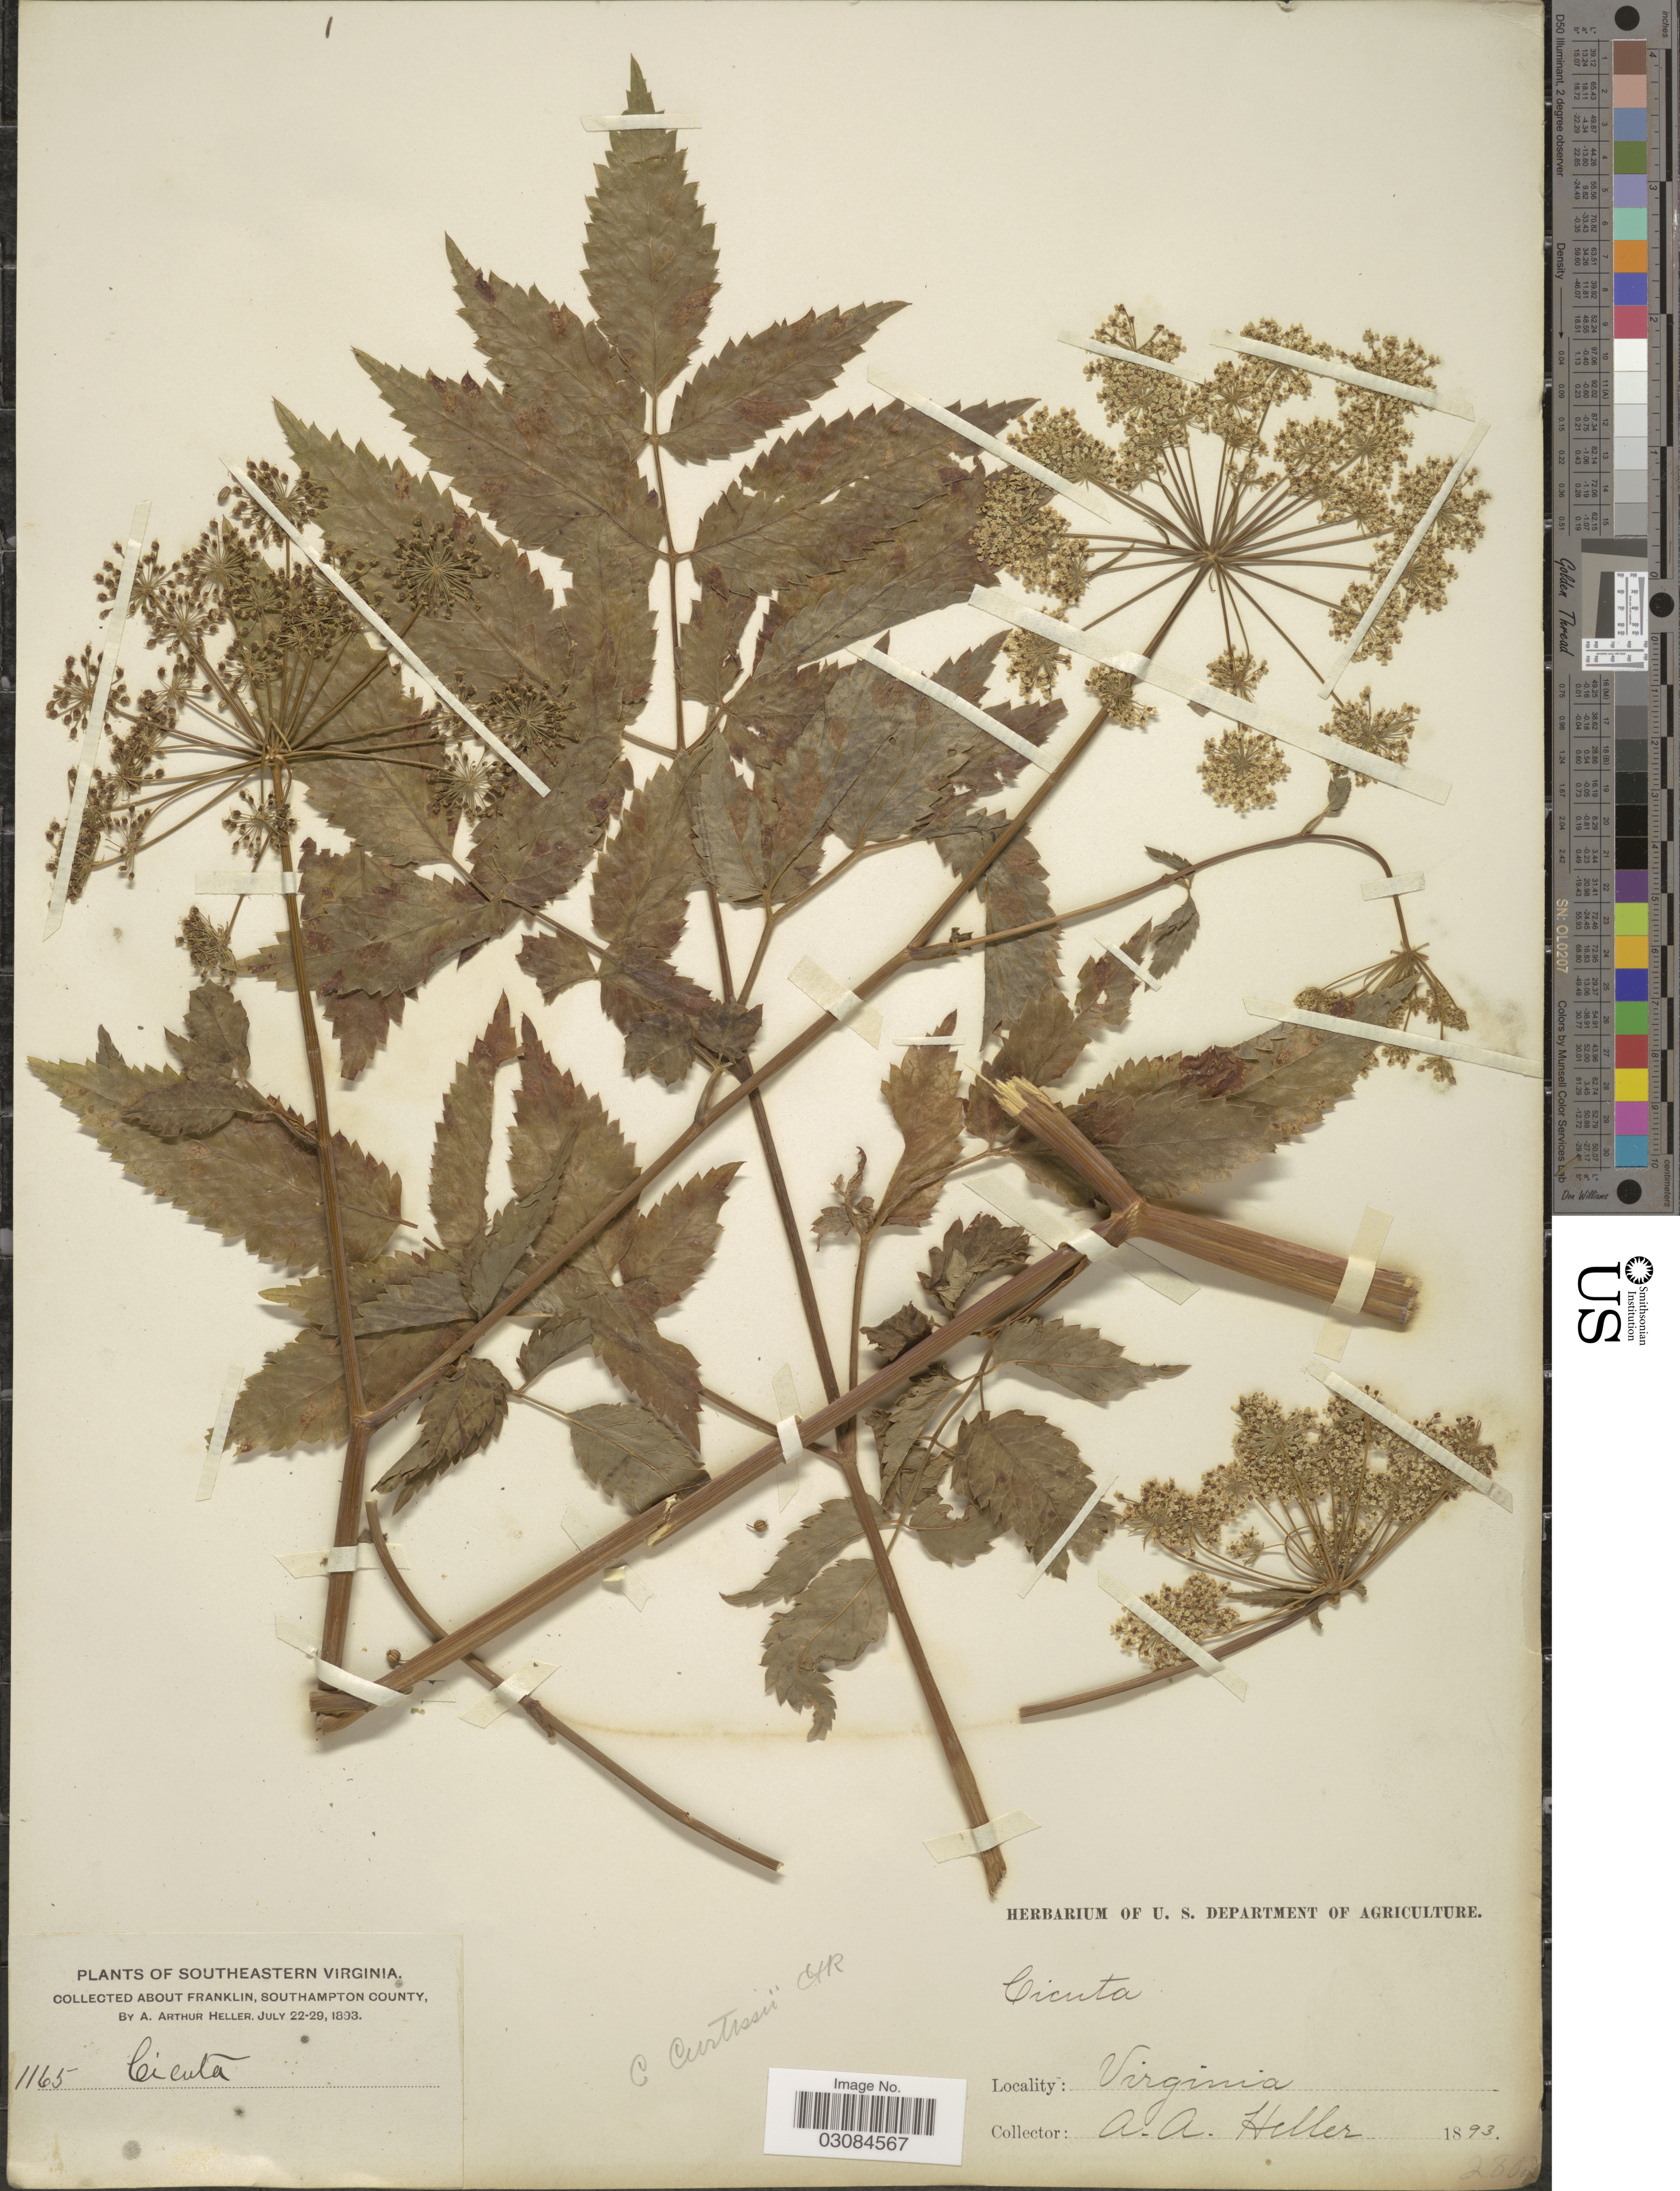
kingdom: Plantae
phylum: Tracheophyta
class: Magnoliopsida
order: Apiales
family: Apiaceae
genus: Cicuta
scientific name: Cicuta mexicana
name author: J.M. Coult. & Rose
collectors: A. A. Heller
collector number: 1165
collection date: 1893-07-22/1893-07-29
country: United States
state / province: Virginia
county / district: Southampton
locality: Southeastern Virginia. About Franklin, Southampton County.